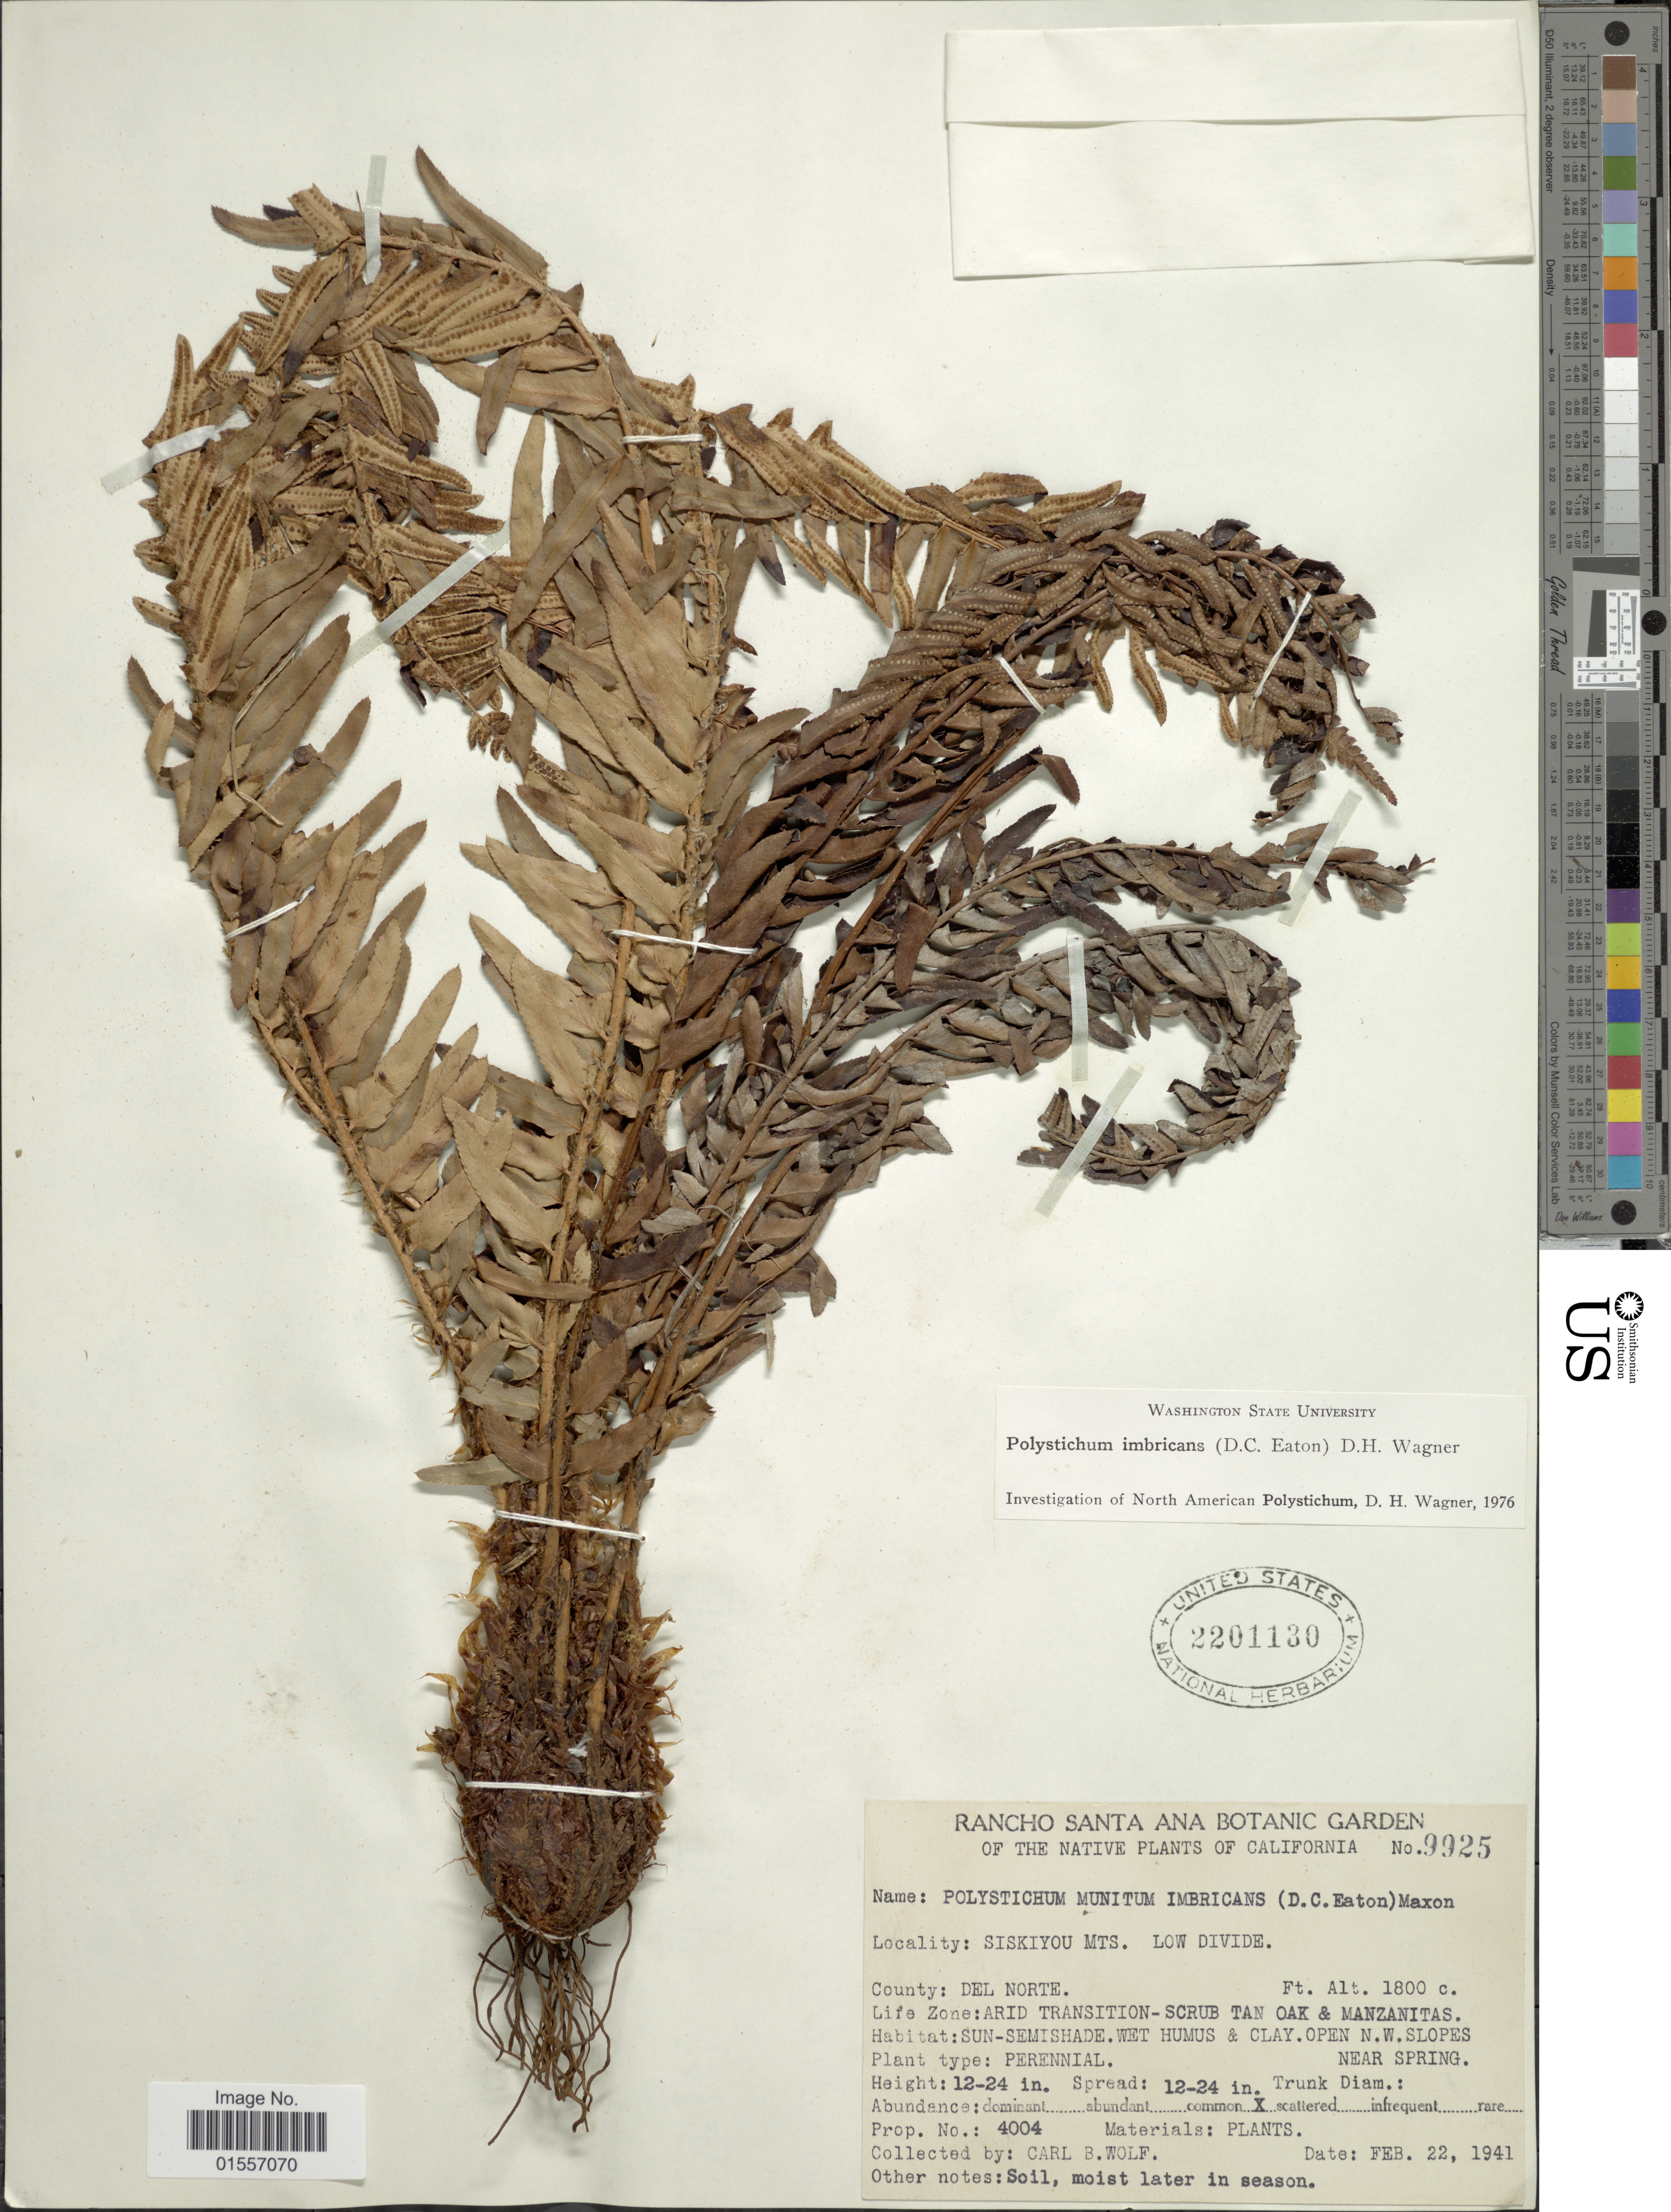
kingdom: Plantae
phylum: Tracheophyta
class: Polypodiopsida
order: Polypodiales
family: Dryopteridaceae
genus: Polystichum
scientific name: Polystichum imbricans subsp. imbricans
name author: (D.C. Eaton) D.H. Wagner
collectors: C. B. Wolf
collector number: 9925/4004?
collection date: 1941-02-22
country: United States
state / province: California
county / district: Del Norte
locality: Siskiyou Mts, Low Divide, Del Norte, Life Zone: Arid Transition-Scrub Tan Oak & Manzanitas.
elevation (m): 549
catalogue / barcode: US 2201130